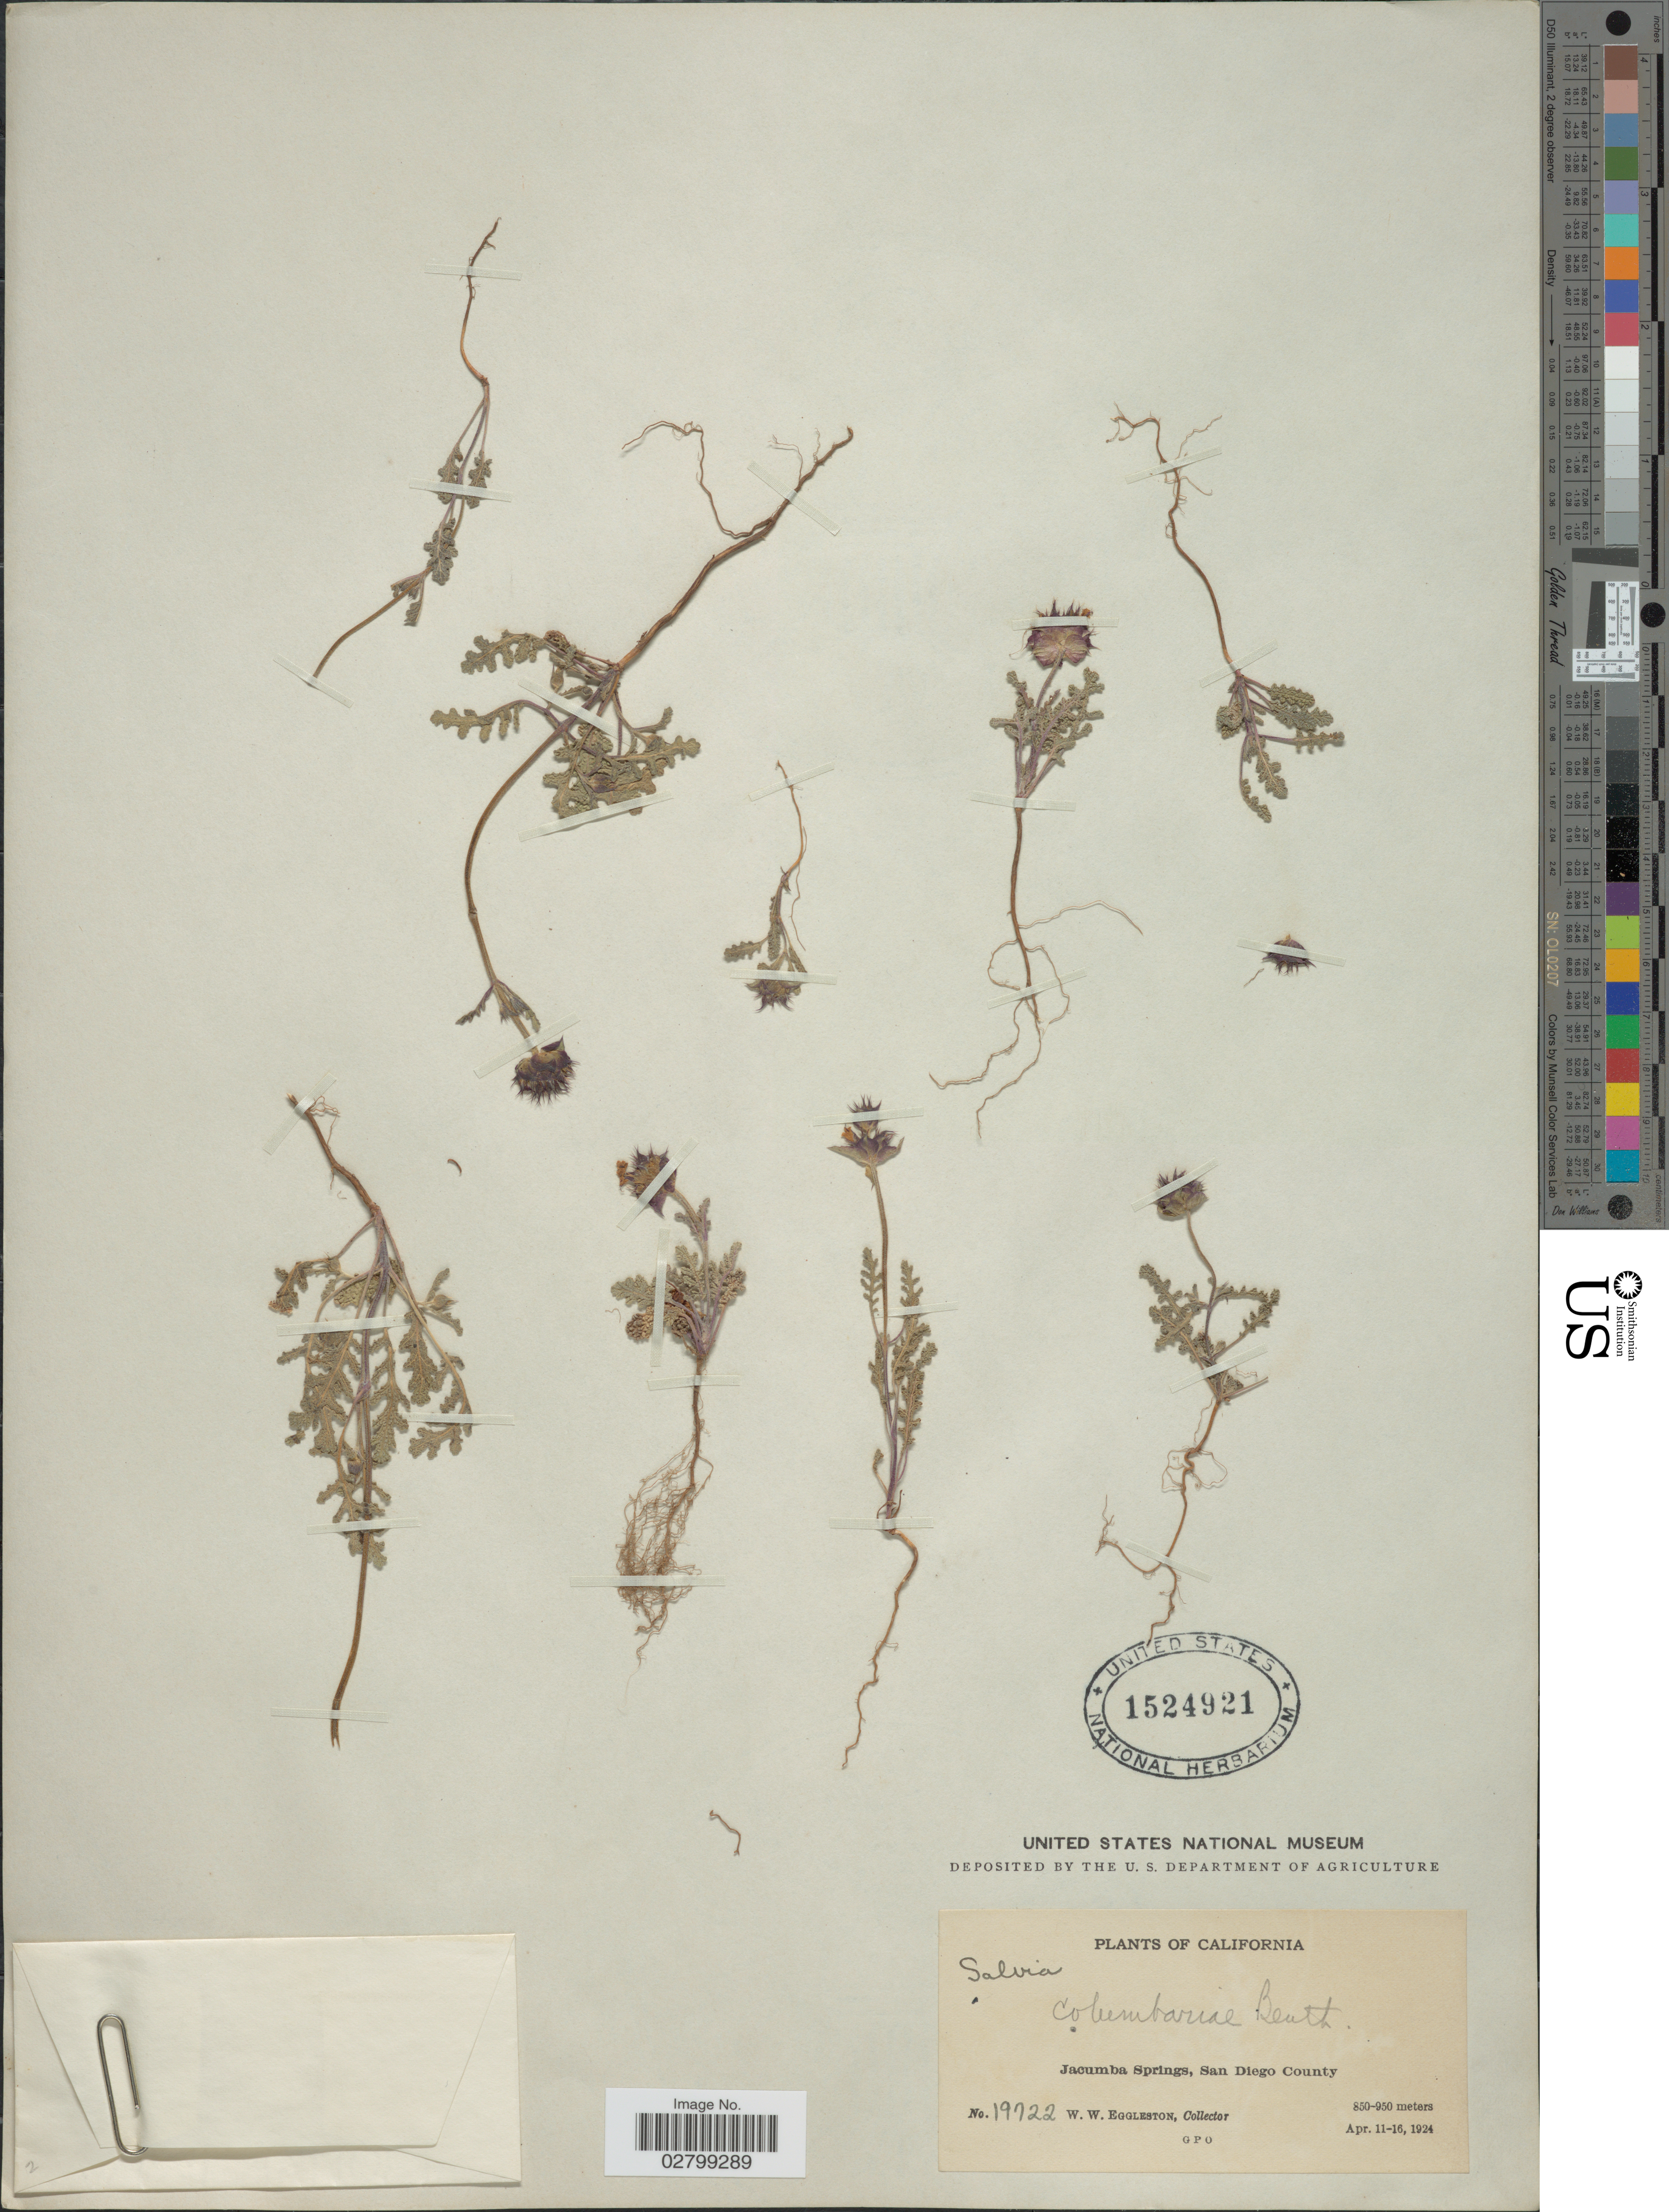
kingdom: Plantae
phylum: Tracheophyta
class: Magnoliopsida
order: Lamiales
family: Lamiaceae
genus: Salvia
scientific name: Salvia columbariae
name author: Benth.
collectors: W. W. Eggleston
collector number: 19722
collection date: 1924-04-11/1924-04-16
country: United States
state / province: California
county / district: San Diego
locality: Jacumba Springs, San Diego County.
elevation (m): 850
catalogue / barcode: US 1524921